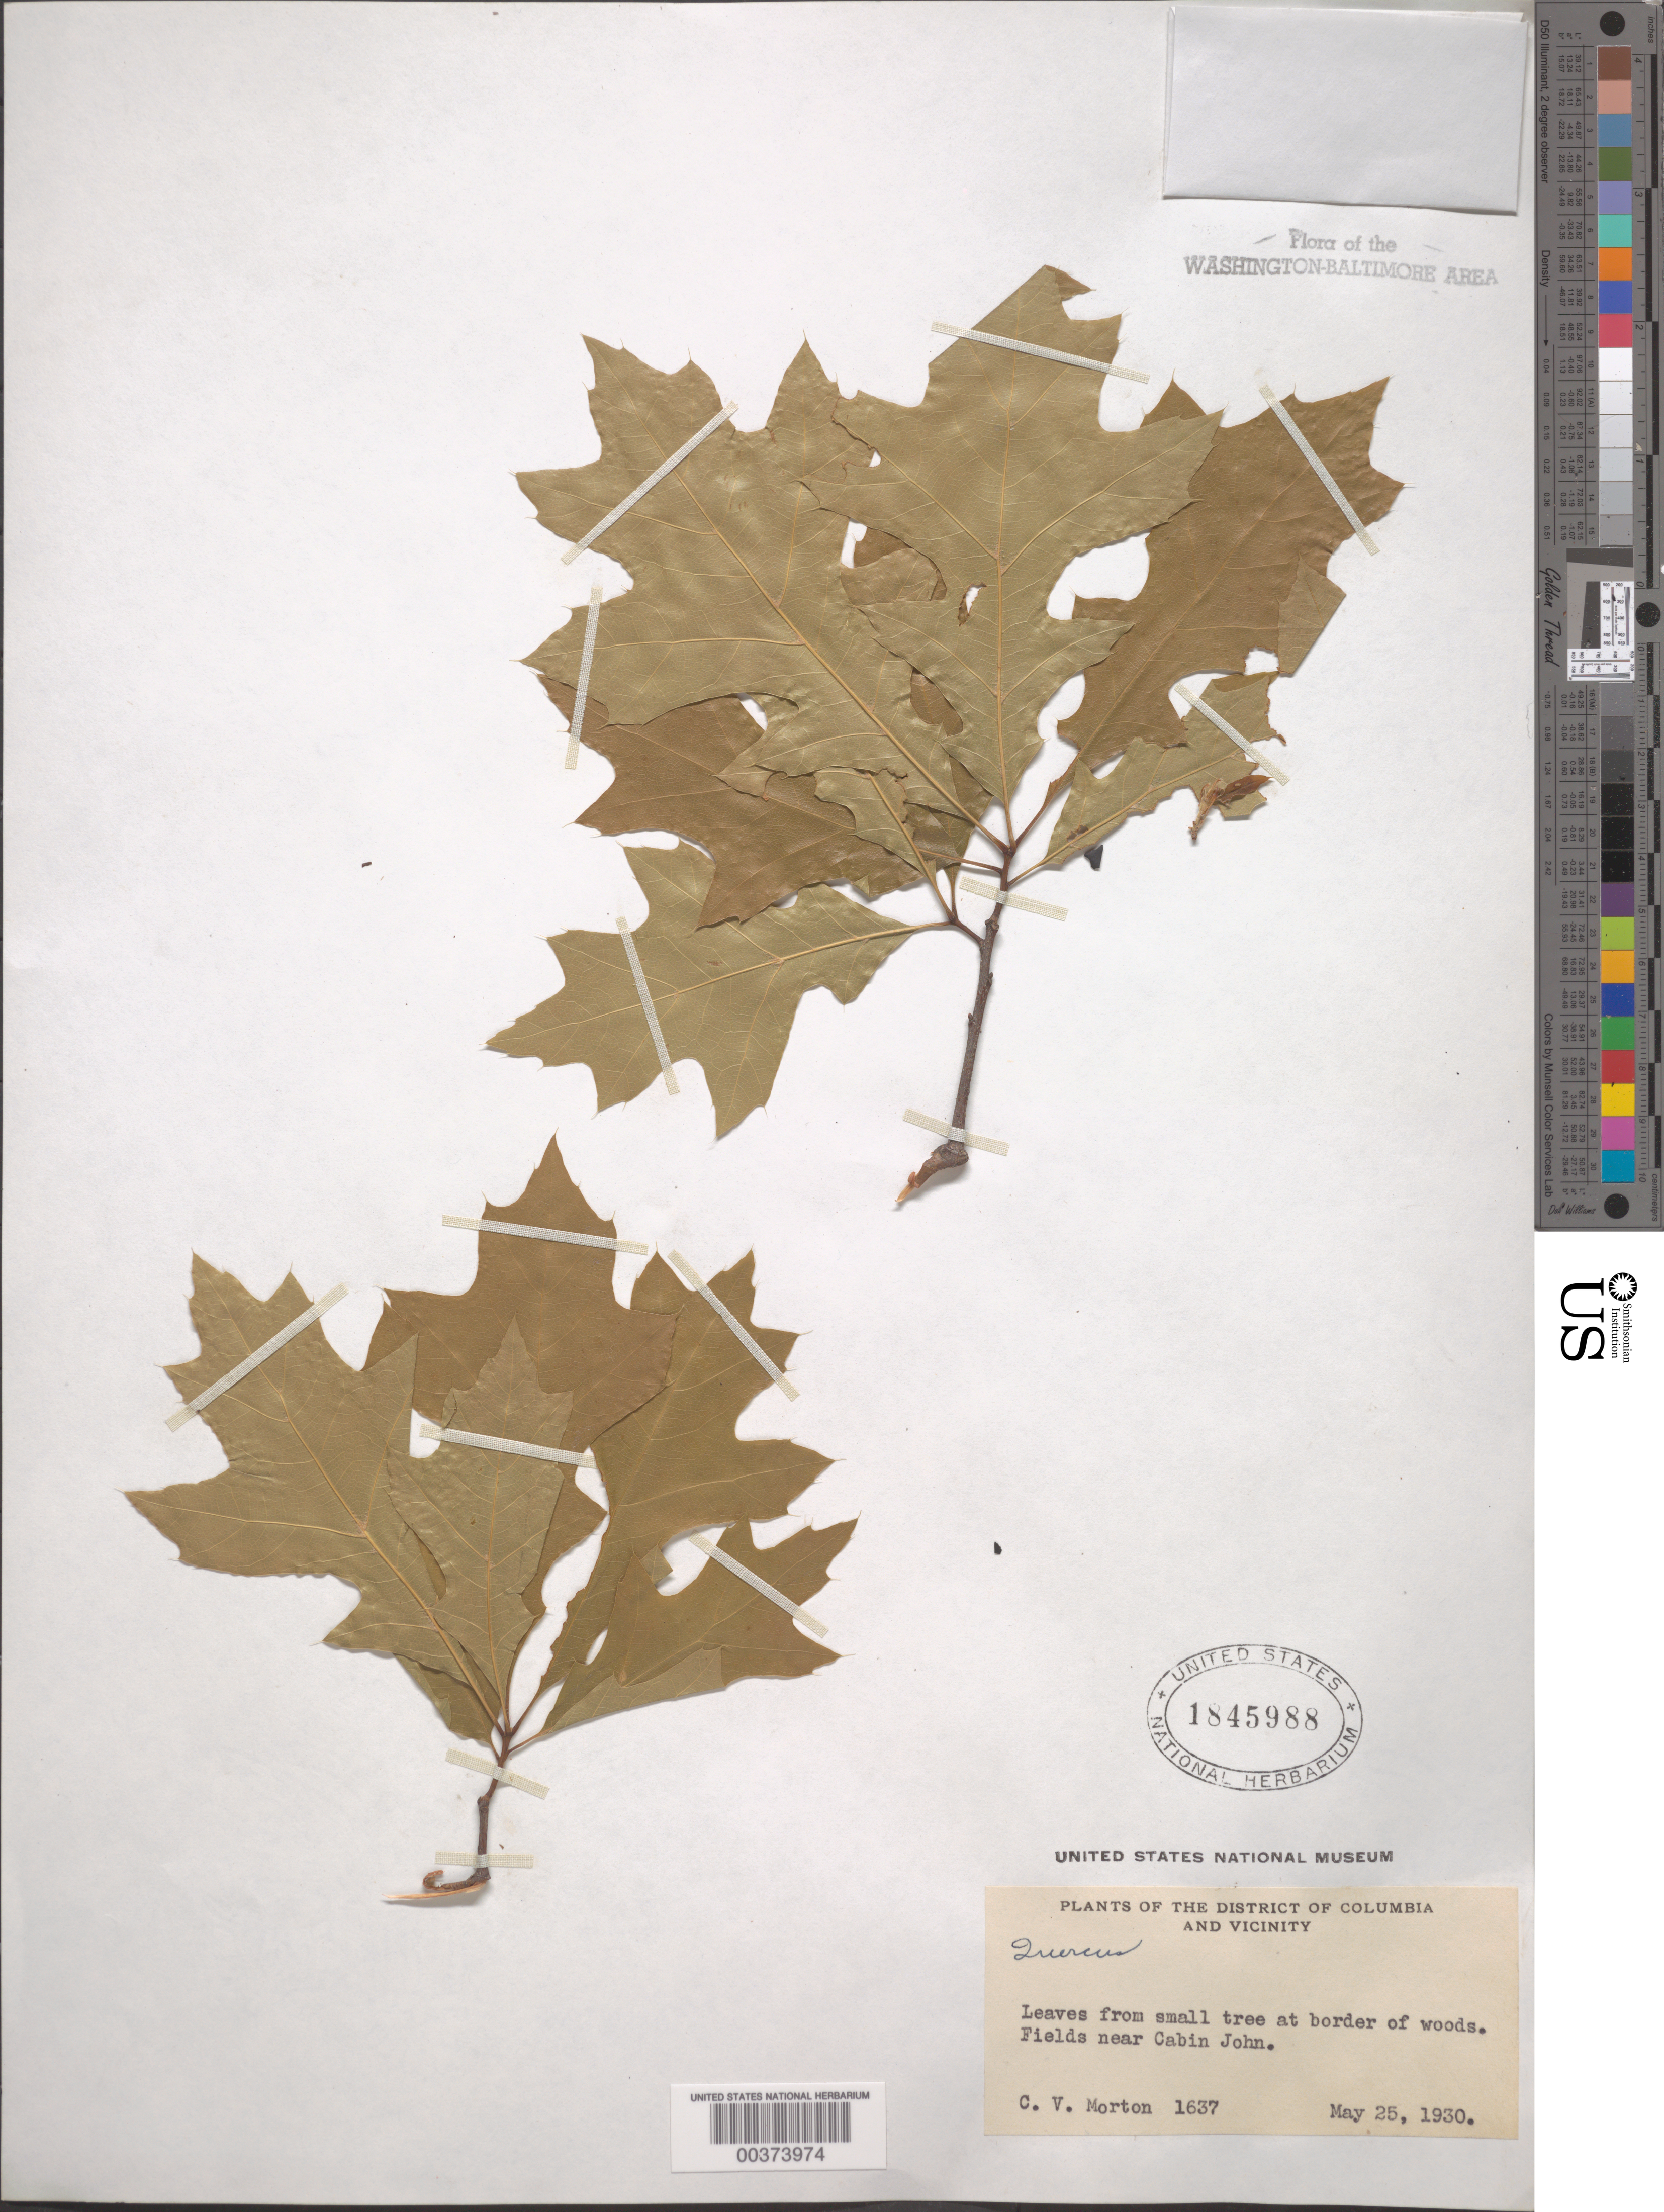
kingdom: Plantae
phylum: Tracheophyta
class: Magnoliopsida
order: Fagales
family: Fagaceae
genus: Quercus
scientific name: Quercus sp.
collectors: C. V. Morton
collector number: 1637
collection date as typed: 25 May 1930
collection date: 1930-05-25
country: United States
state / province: Maryland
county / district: Montgomery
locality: Cabin John C. & O. Canal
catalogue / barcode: US 1845988